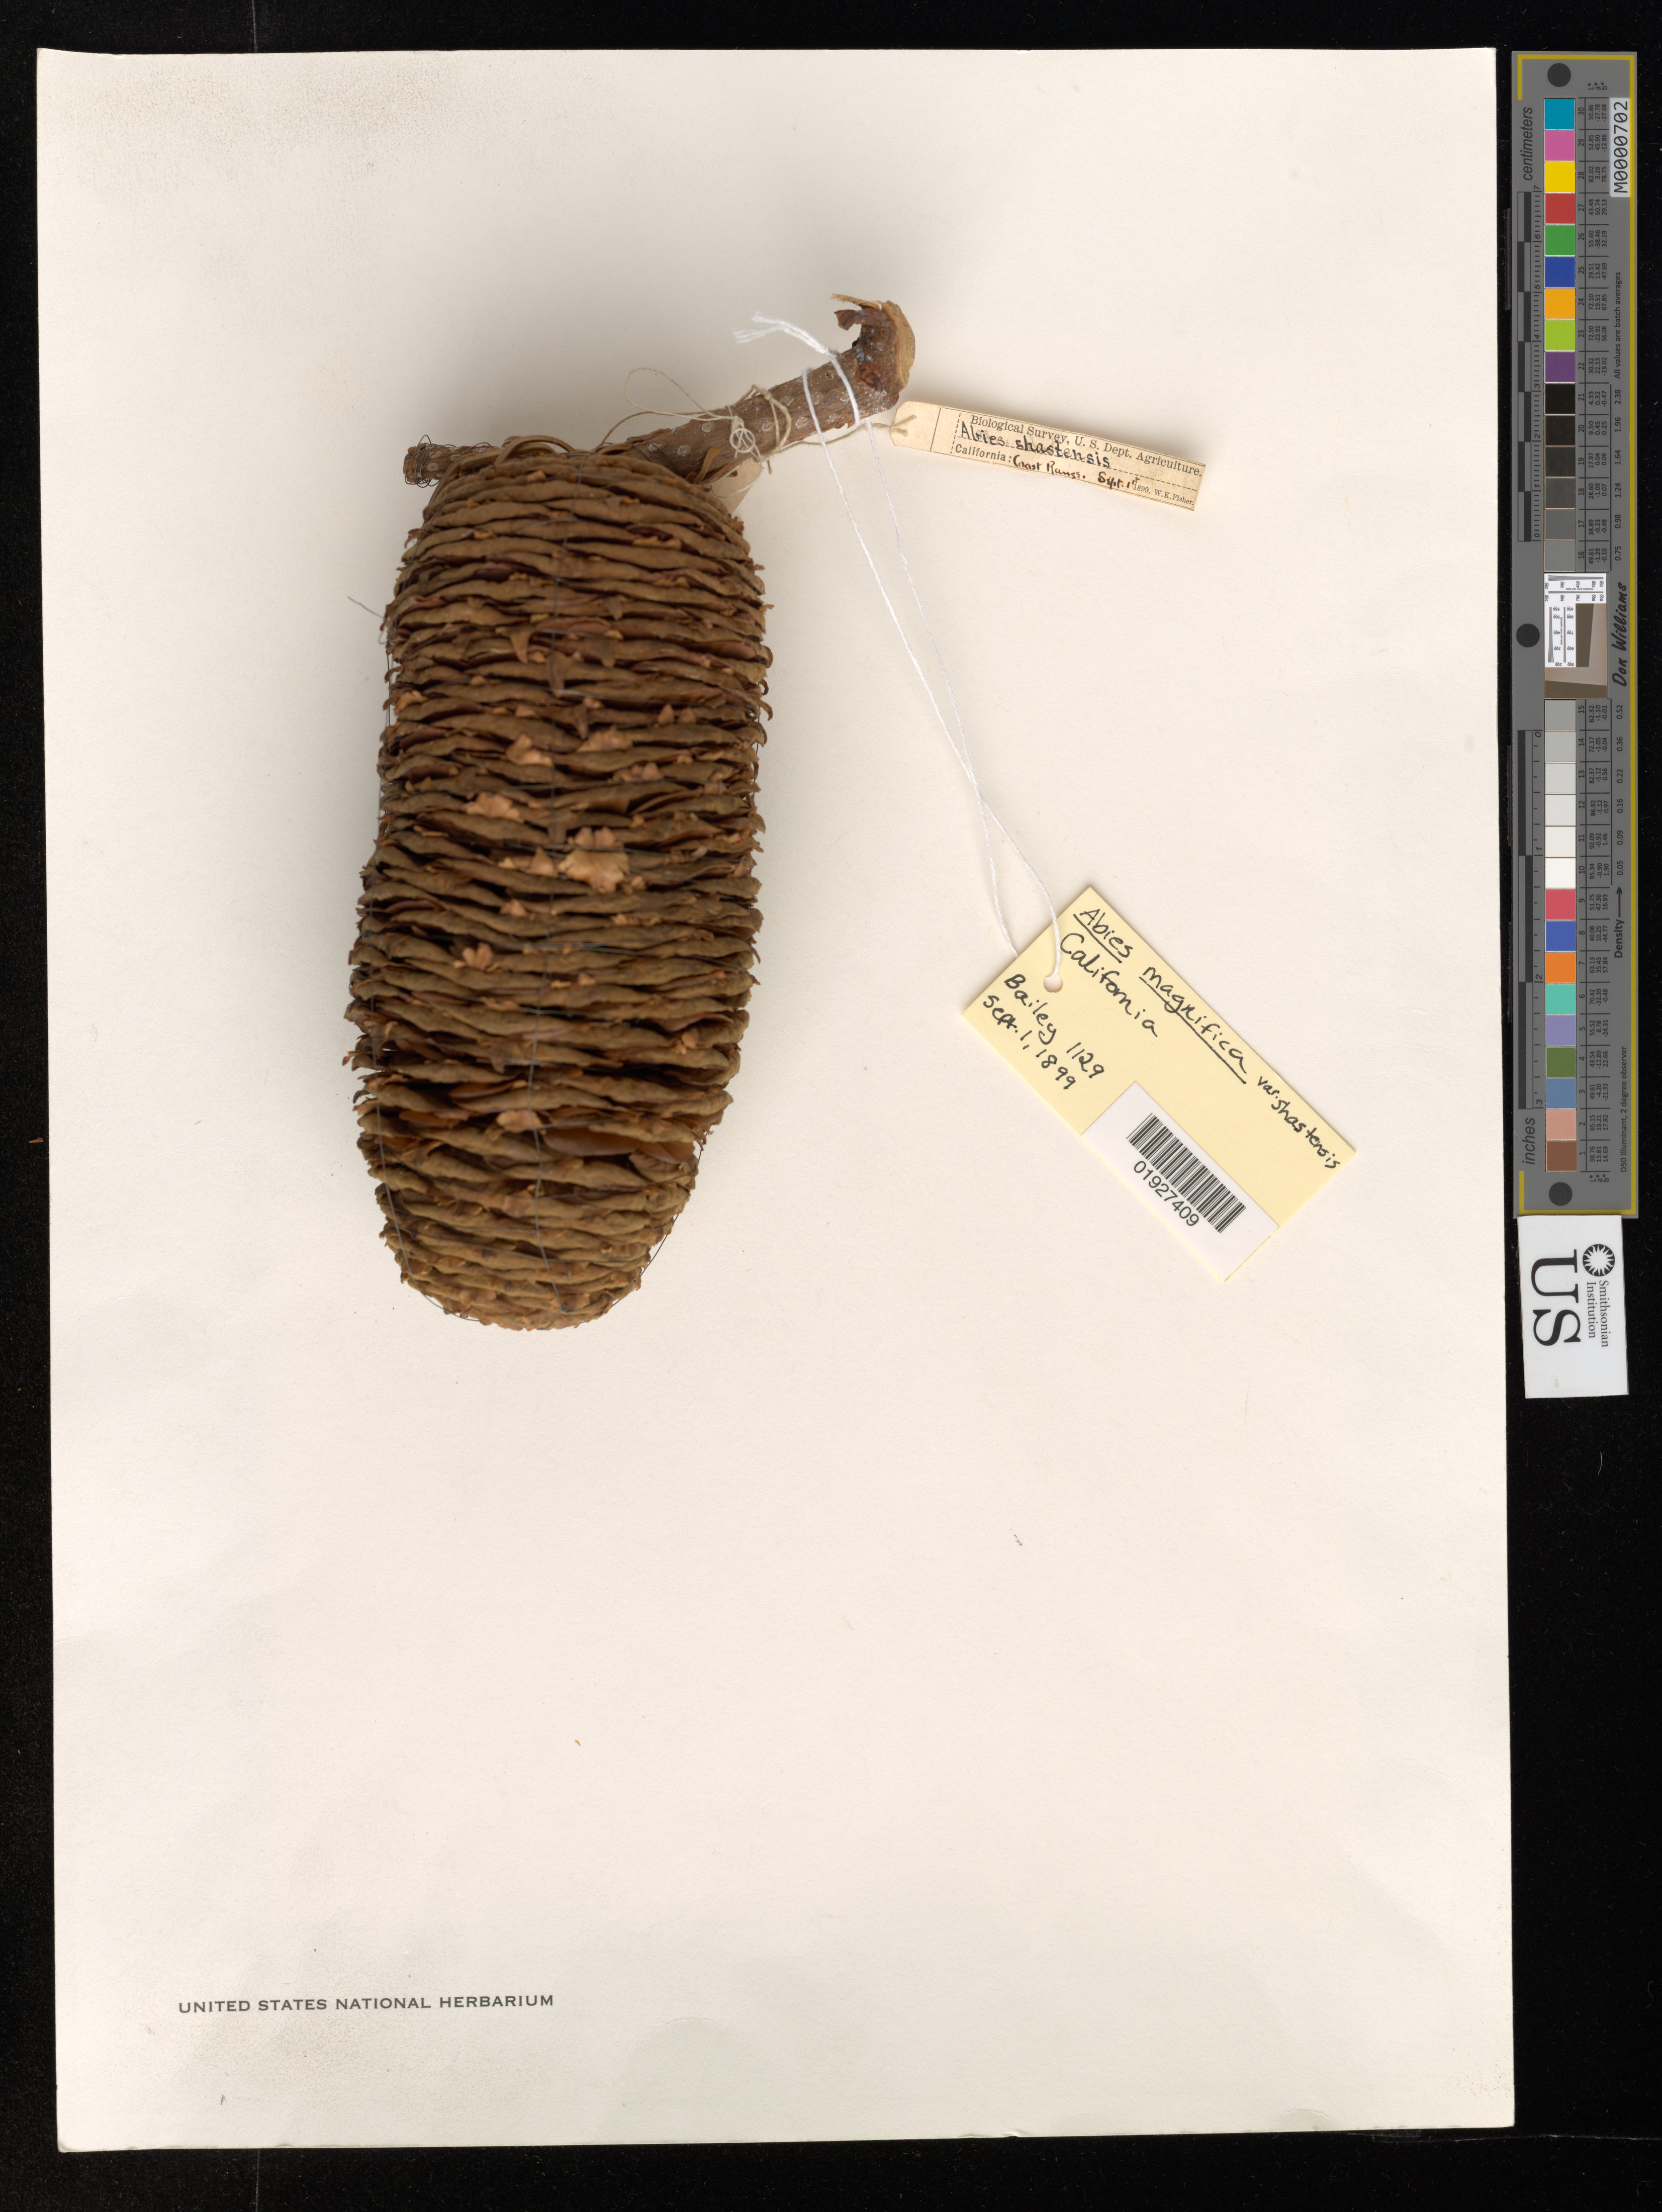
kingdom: Plantae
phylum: Tracheophyta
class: Pinopsida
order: Pinales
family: Pinaceae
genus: Abies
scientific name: Abies magnifica var. shastensis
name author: Lemmon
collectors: V. O. Bailey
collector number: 1129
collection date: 1899-09-01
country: United States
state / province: California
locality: Coast Range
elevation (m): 2073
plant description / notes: Herb. no. 590019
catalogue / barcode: US 590019